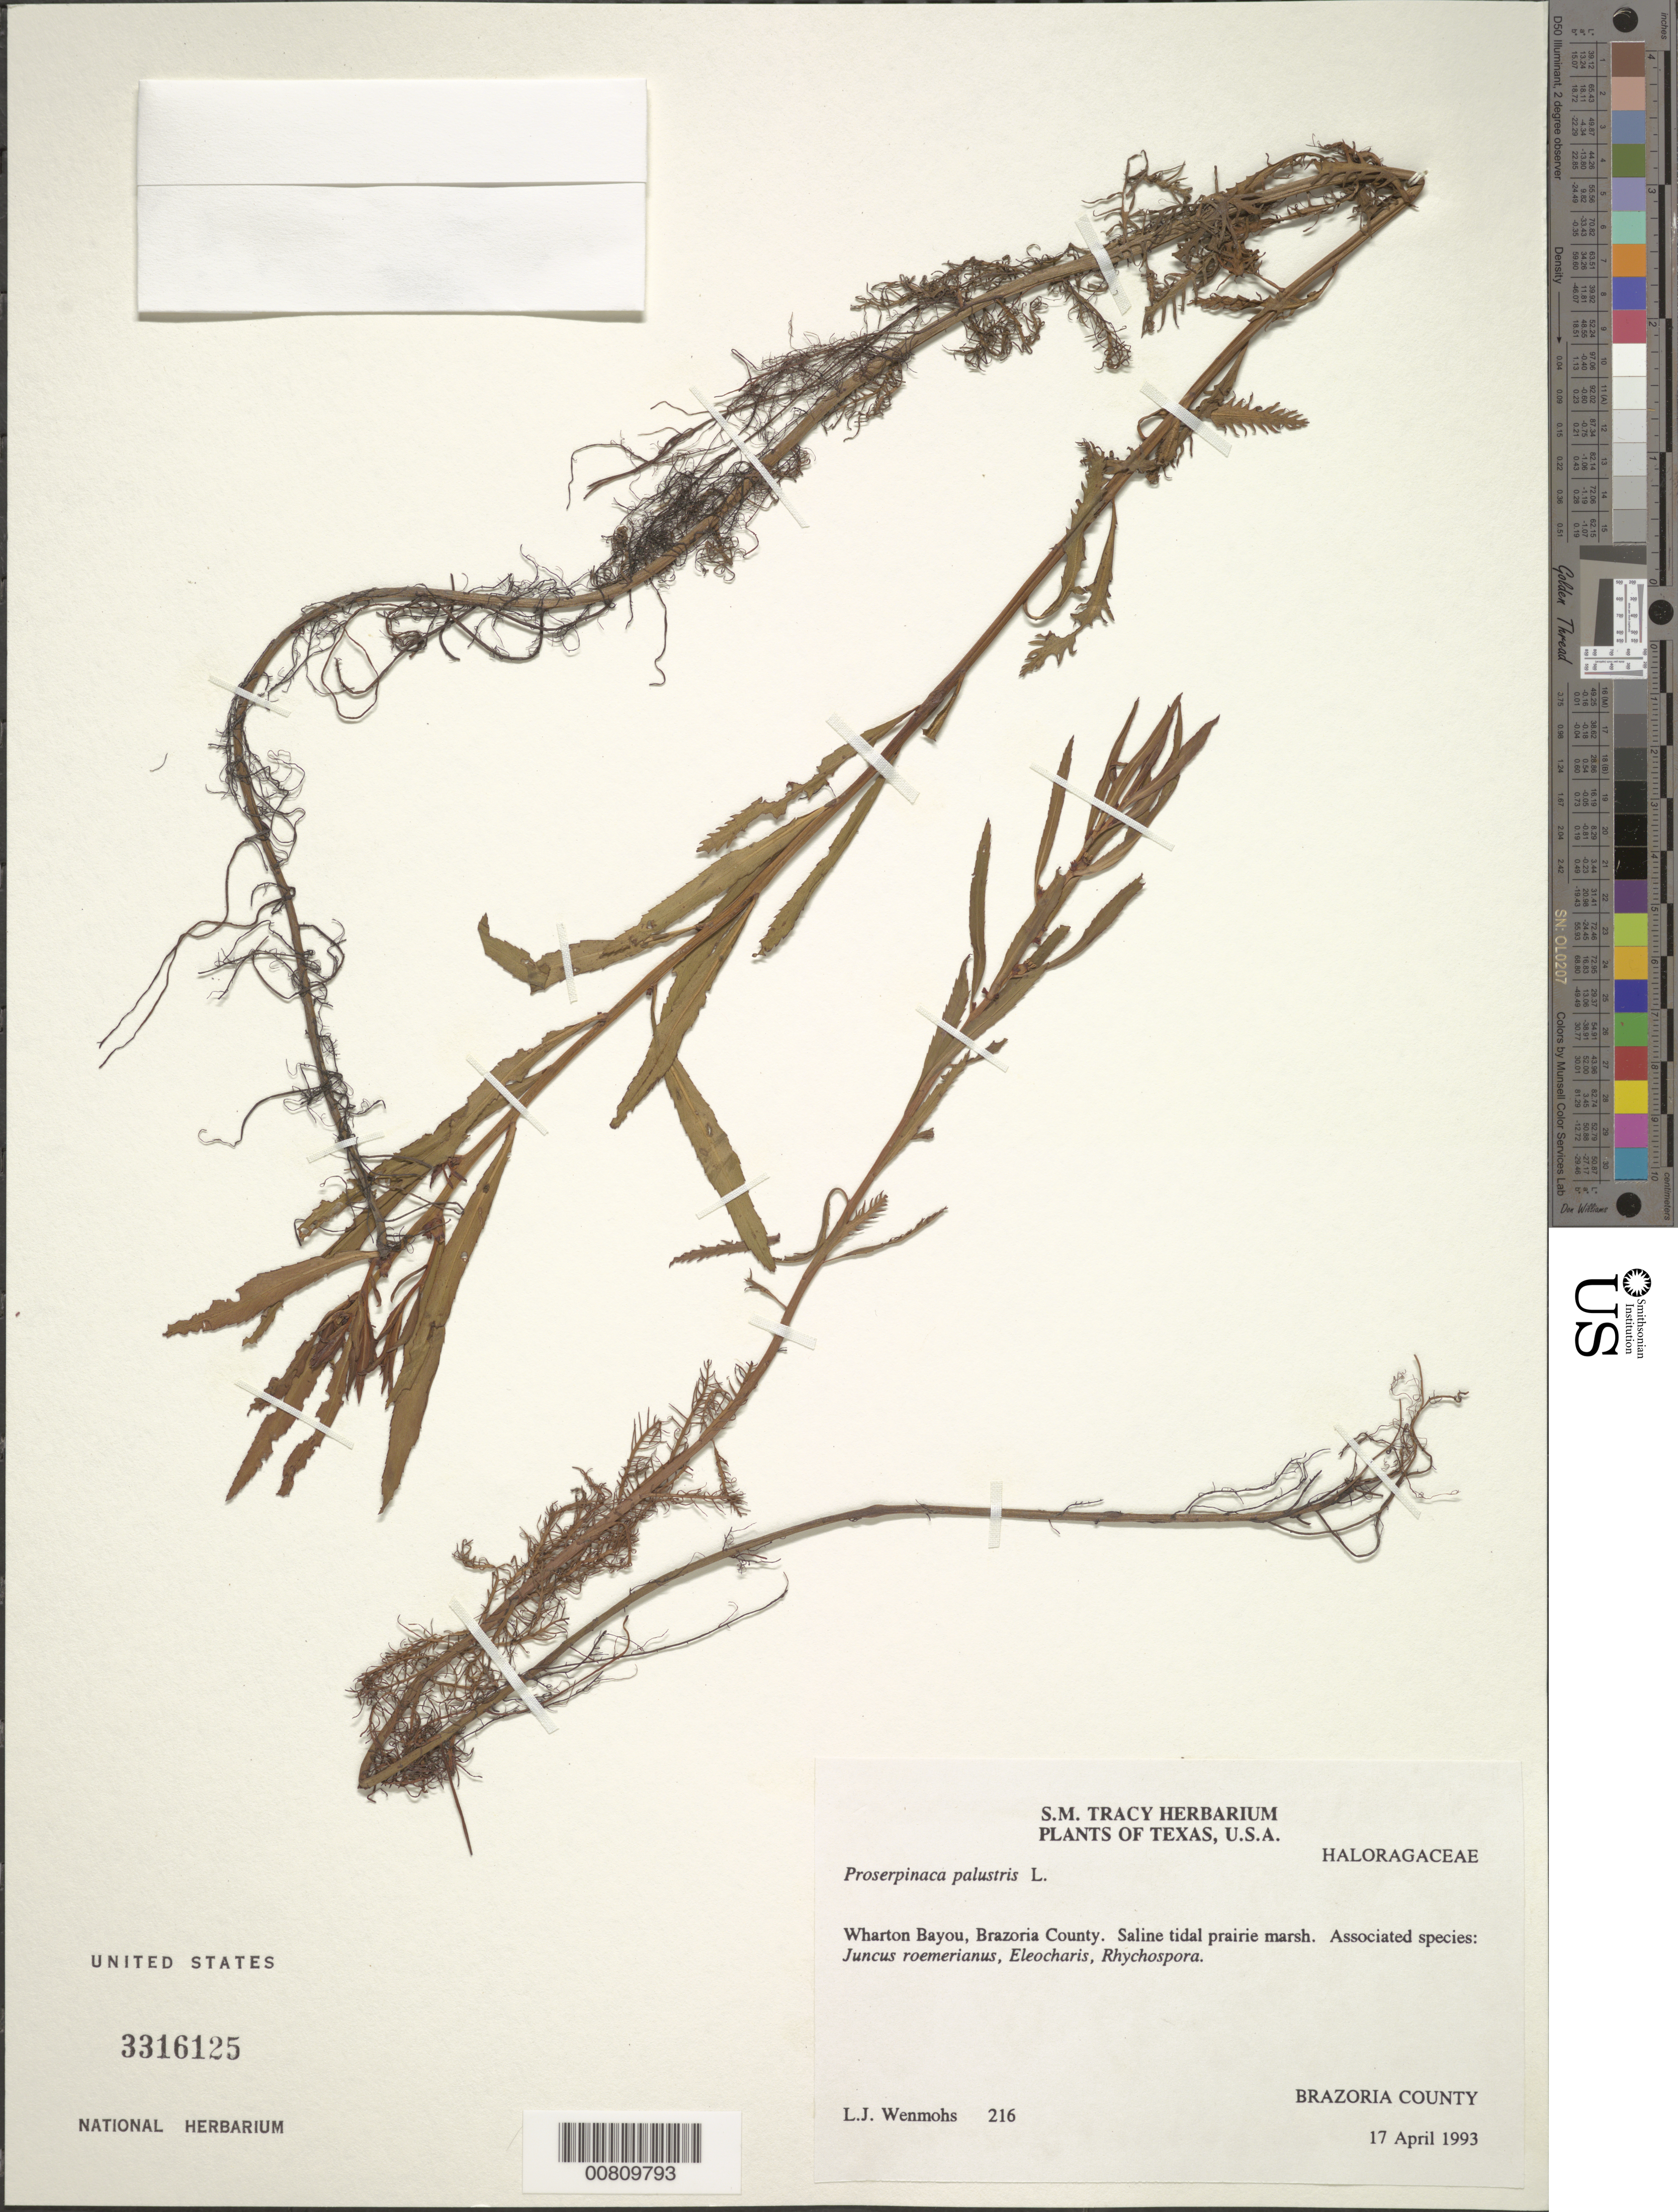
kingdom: Plantae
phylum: Tracheophyta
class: Magnoliopsida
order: Saxifragales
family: Haloragaceae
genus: Proserpinaca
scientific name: Proserpinaca palustris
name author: L.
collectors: L. Wenmohs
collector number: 216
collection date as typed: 17 Apr 1993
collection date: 1993-04-17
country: United States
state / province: Texas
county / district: Brazoria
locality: Wharton Bayou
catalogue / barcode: US 3316125